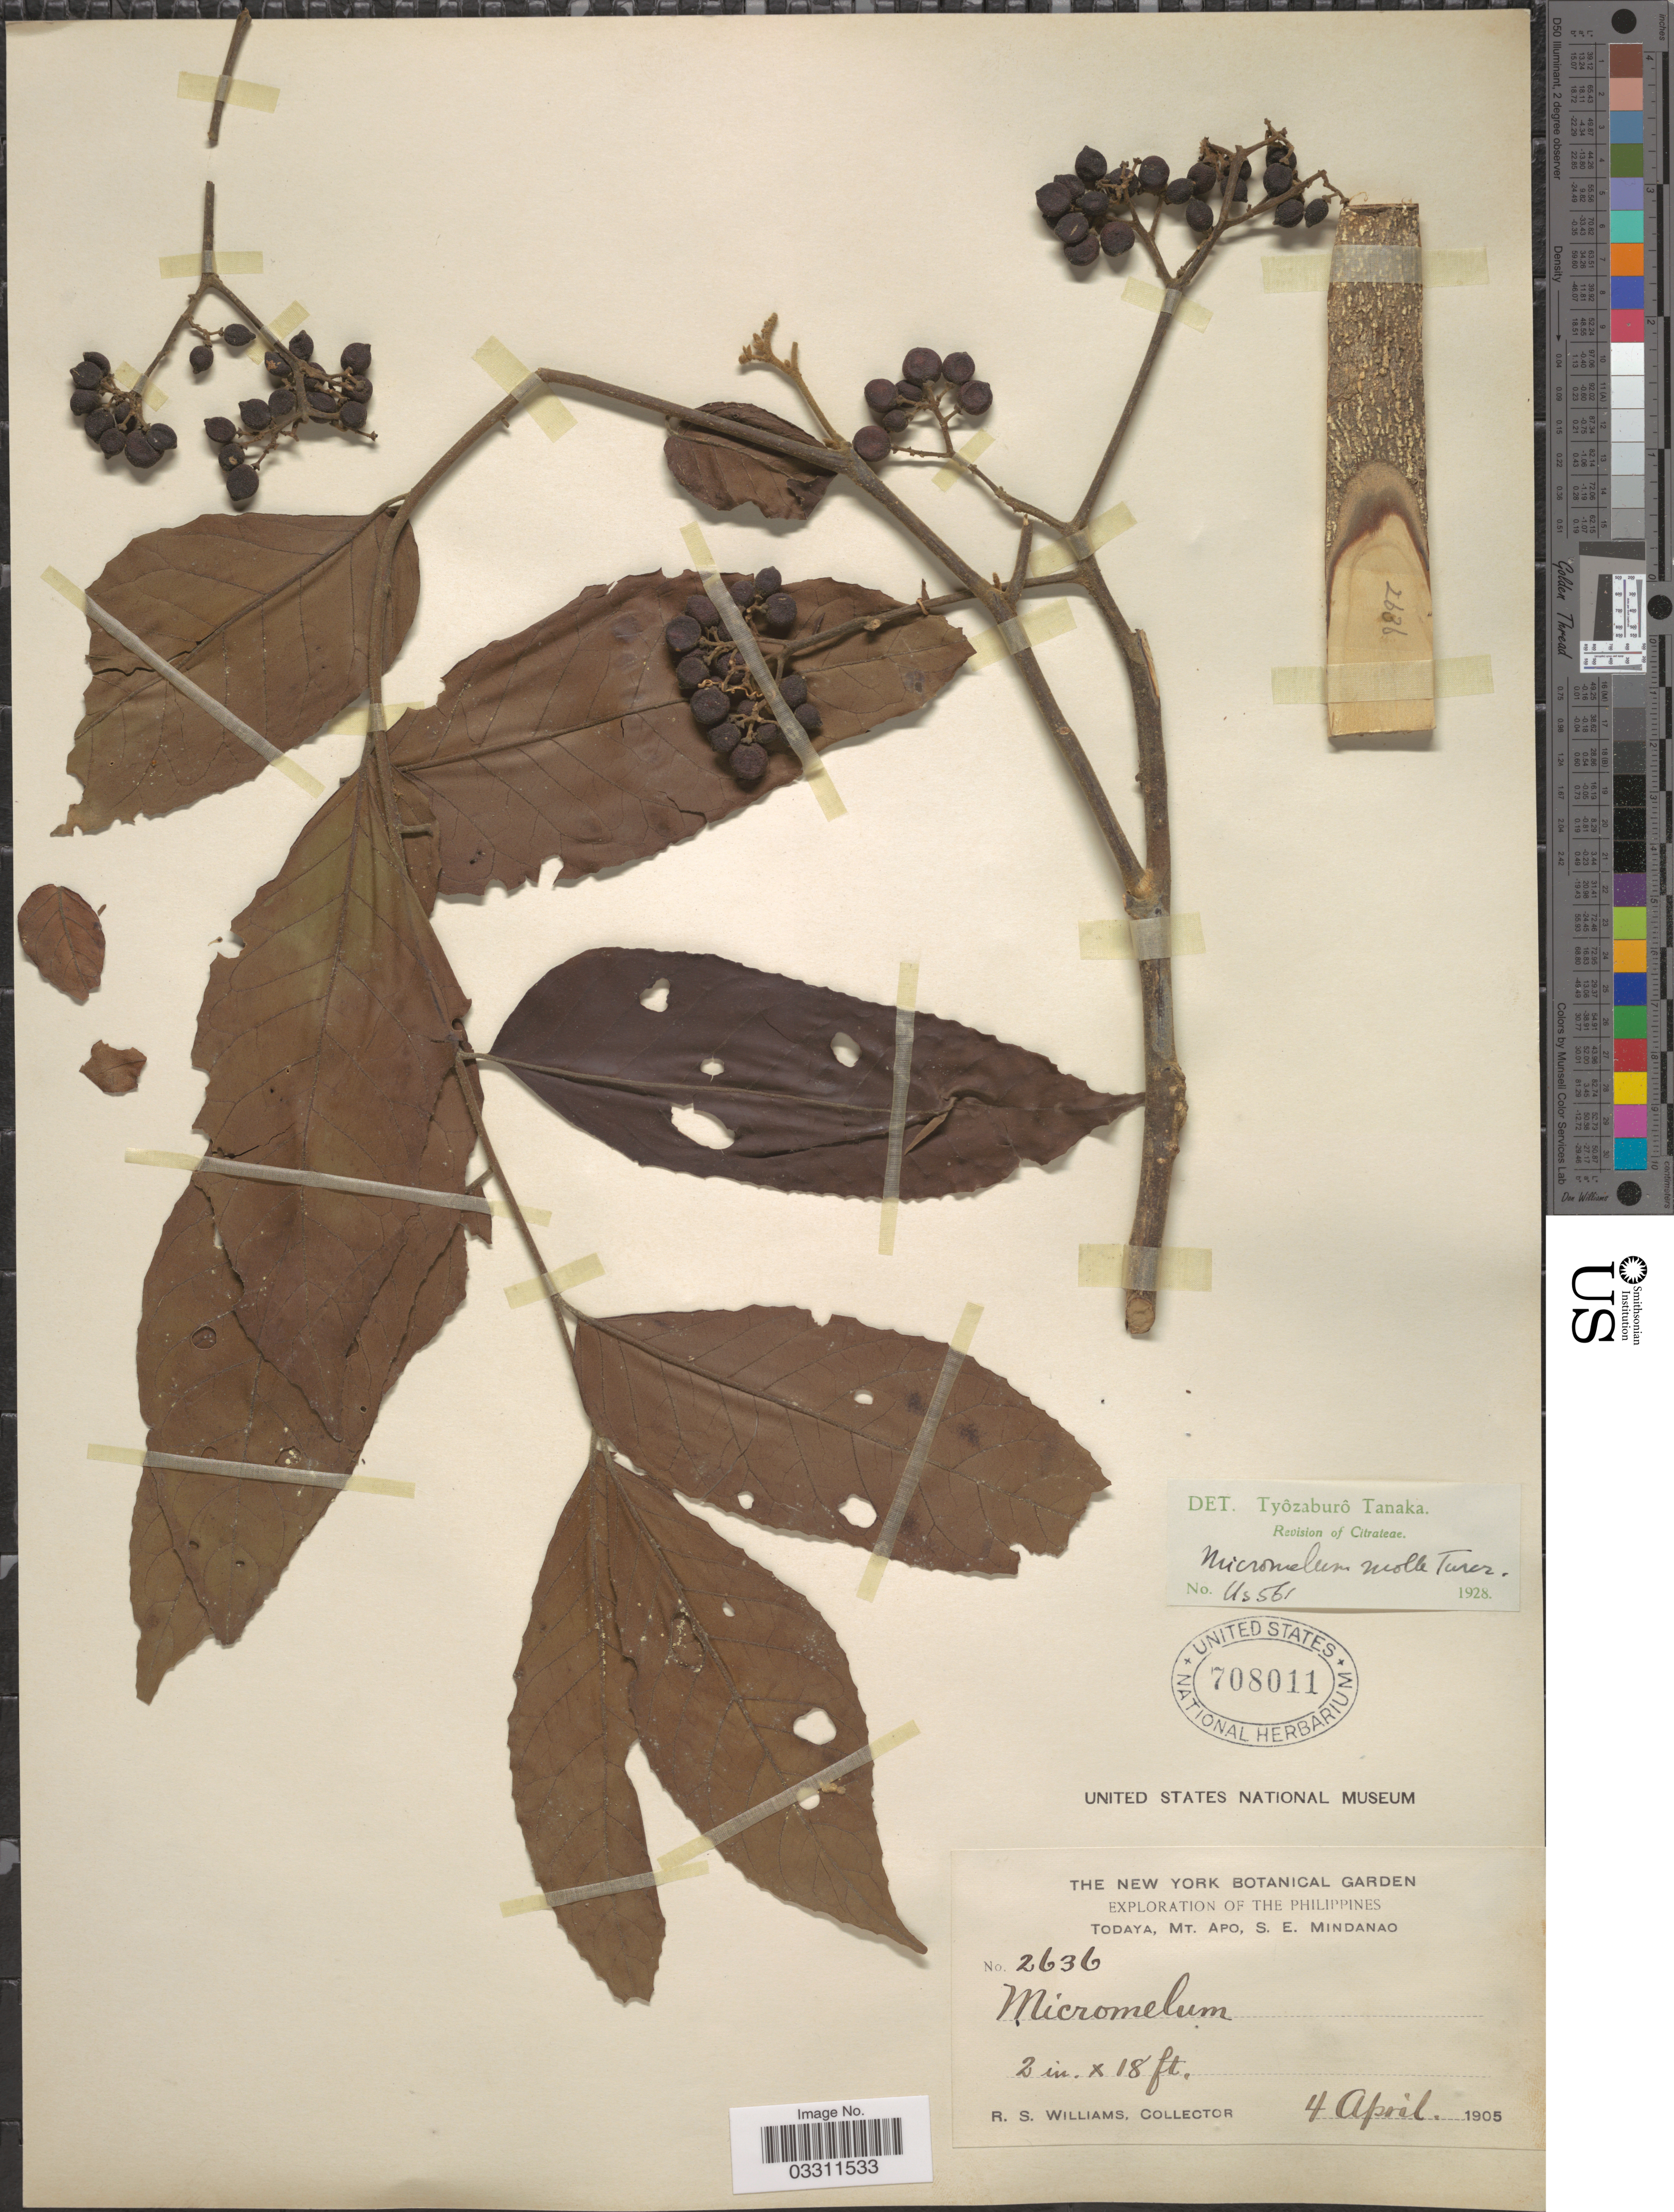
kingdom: Plantae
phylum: Tracheophyta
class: Magnoliopsida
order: Sapindales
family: Rutaceae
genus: Micromelum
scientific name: Micromelum sp.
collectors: R. S. Williams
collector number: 2636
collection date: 1905-04-04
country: Philippines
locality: Todaya, Mt. Apo, S.E. Mindanao.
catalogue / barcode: US 708011